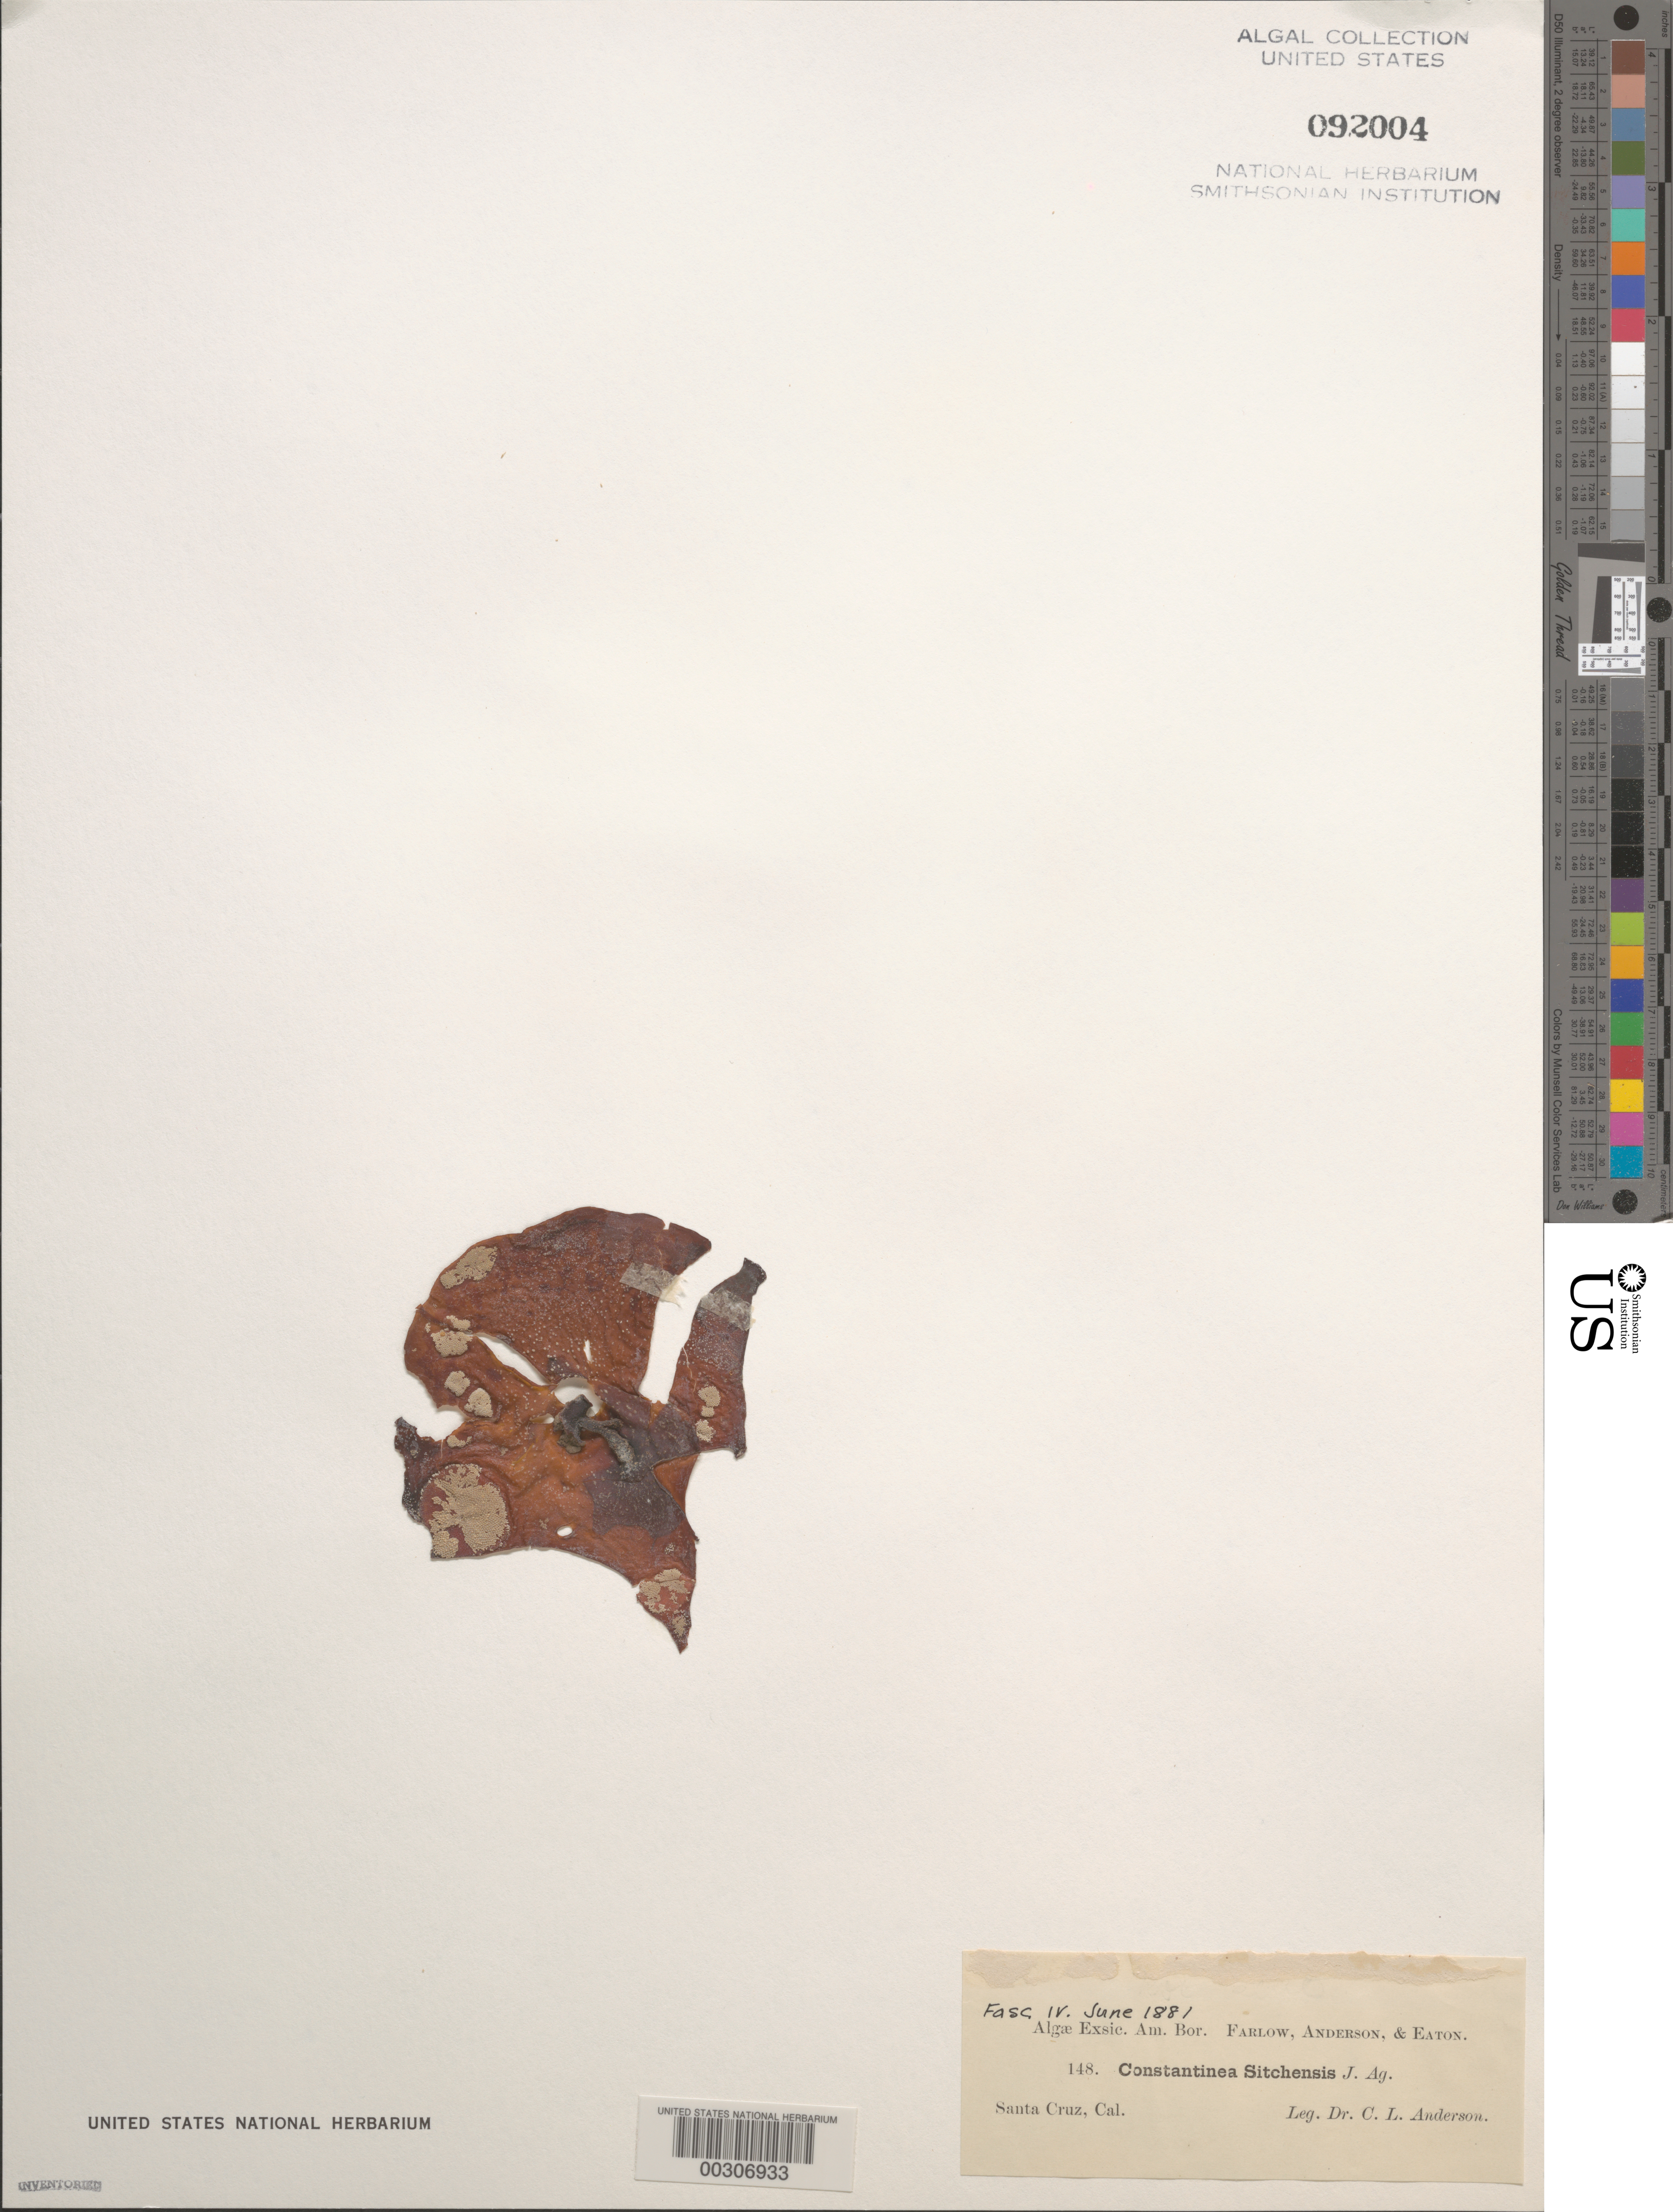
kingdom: Plantae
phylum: Rhodophyta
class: Florideophyceae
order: Gigartinales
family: Dumontiaceae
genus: Constantinea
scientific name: Constantinea sitchensis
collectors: C. L. Anderson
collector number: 148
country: United States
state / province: California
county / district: Santa Cruz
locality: Santa Cruz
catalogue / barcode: US 92004